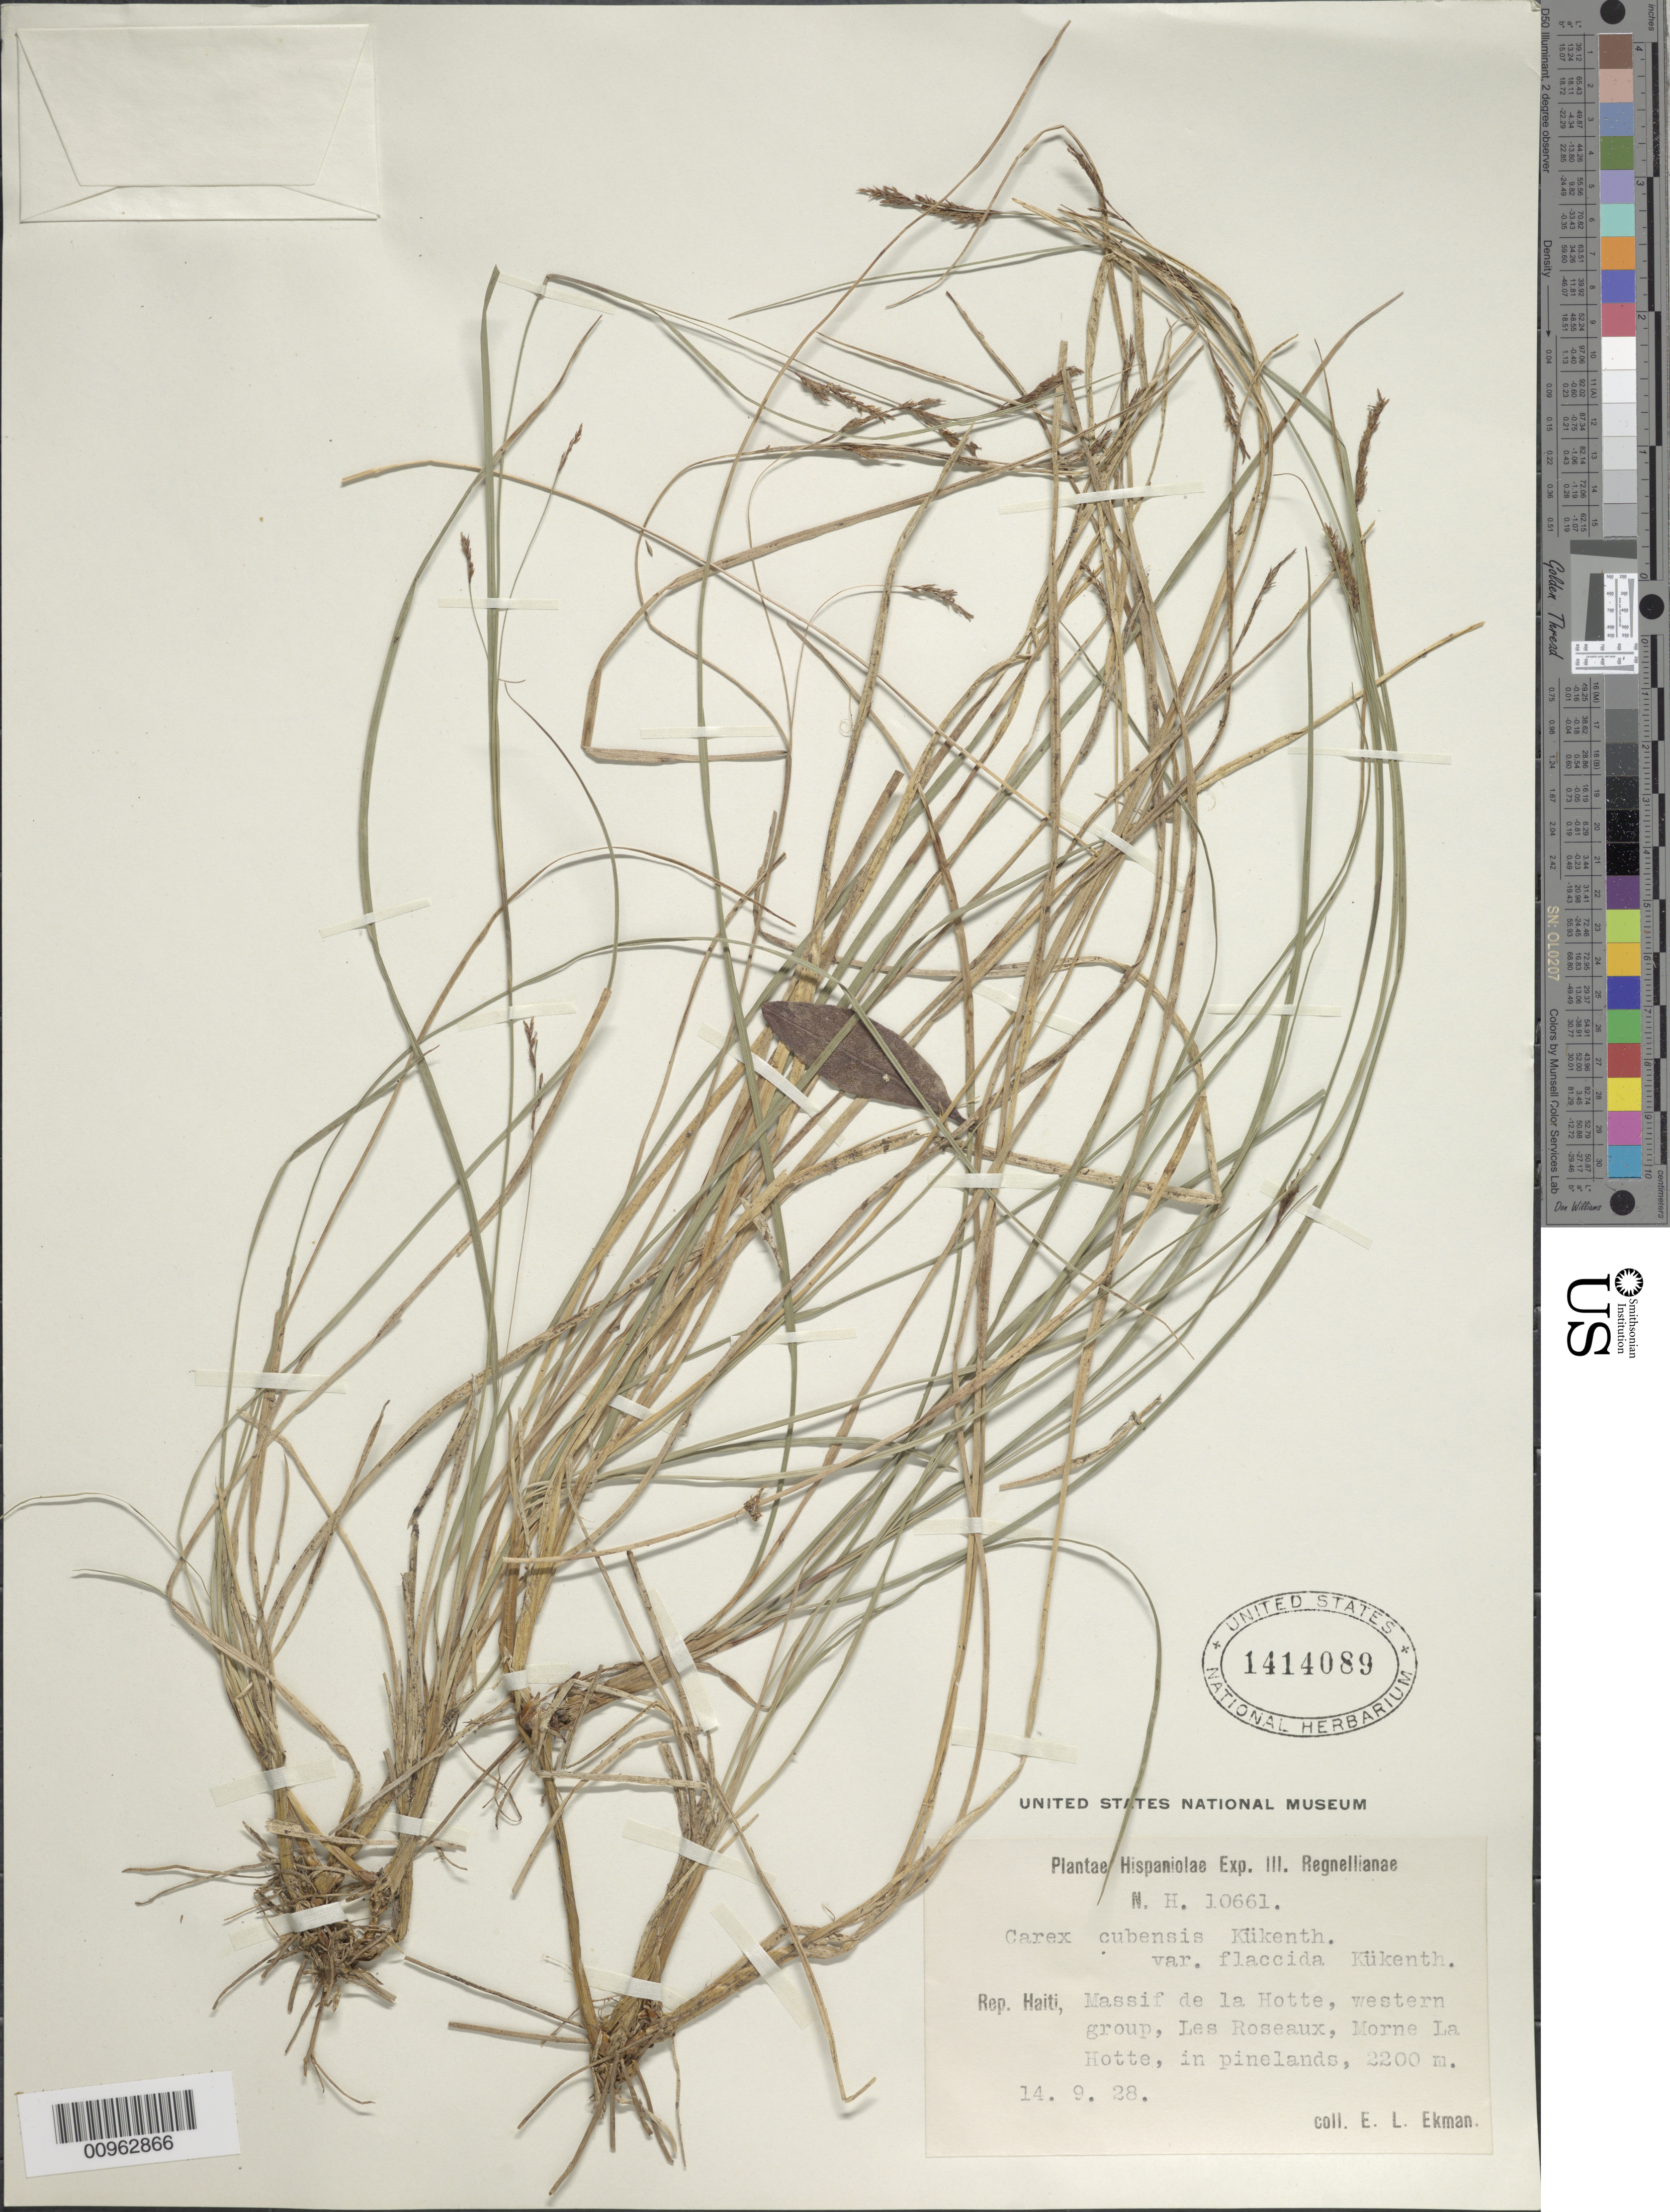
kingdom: Plantae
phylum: Tracheophyta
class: Liliopsida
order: Poales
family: Cyperaceae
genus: Carex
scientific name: Carex cubensis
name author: Kük.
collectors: E. L. Ekman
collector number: H 10661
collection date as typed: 14 Sep 1928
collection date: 1928-09-14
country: Haiti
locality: Massif de la Hotte, western group, Les Roseaux, Morne La Hotte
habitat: In pinelands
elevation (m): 2200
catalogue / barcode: US 1414089